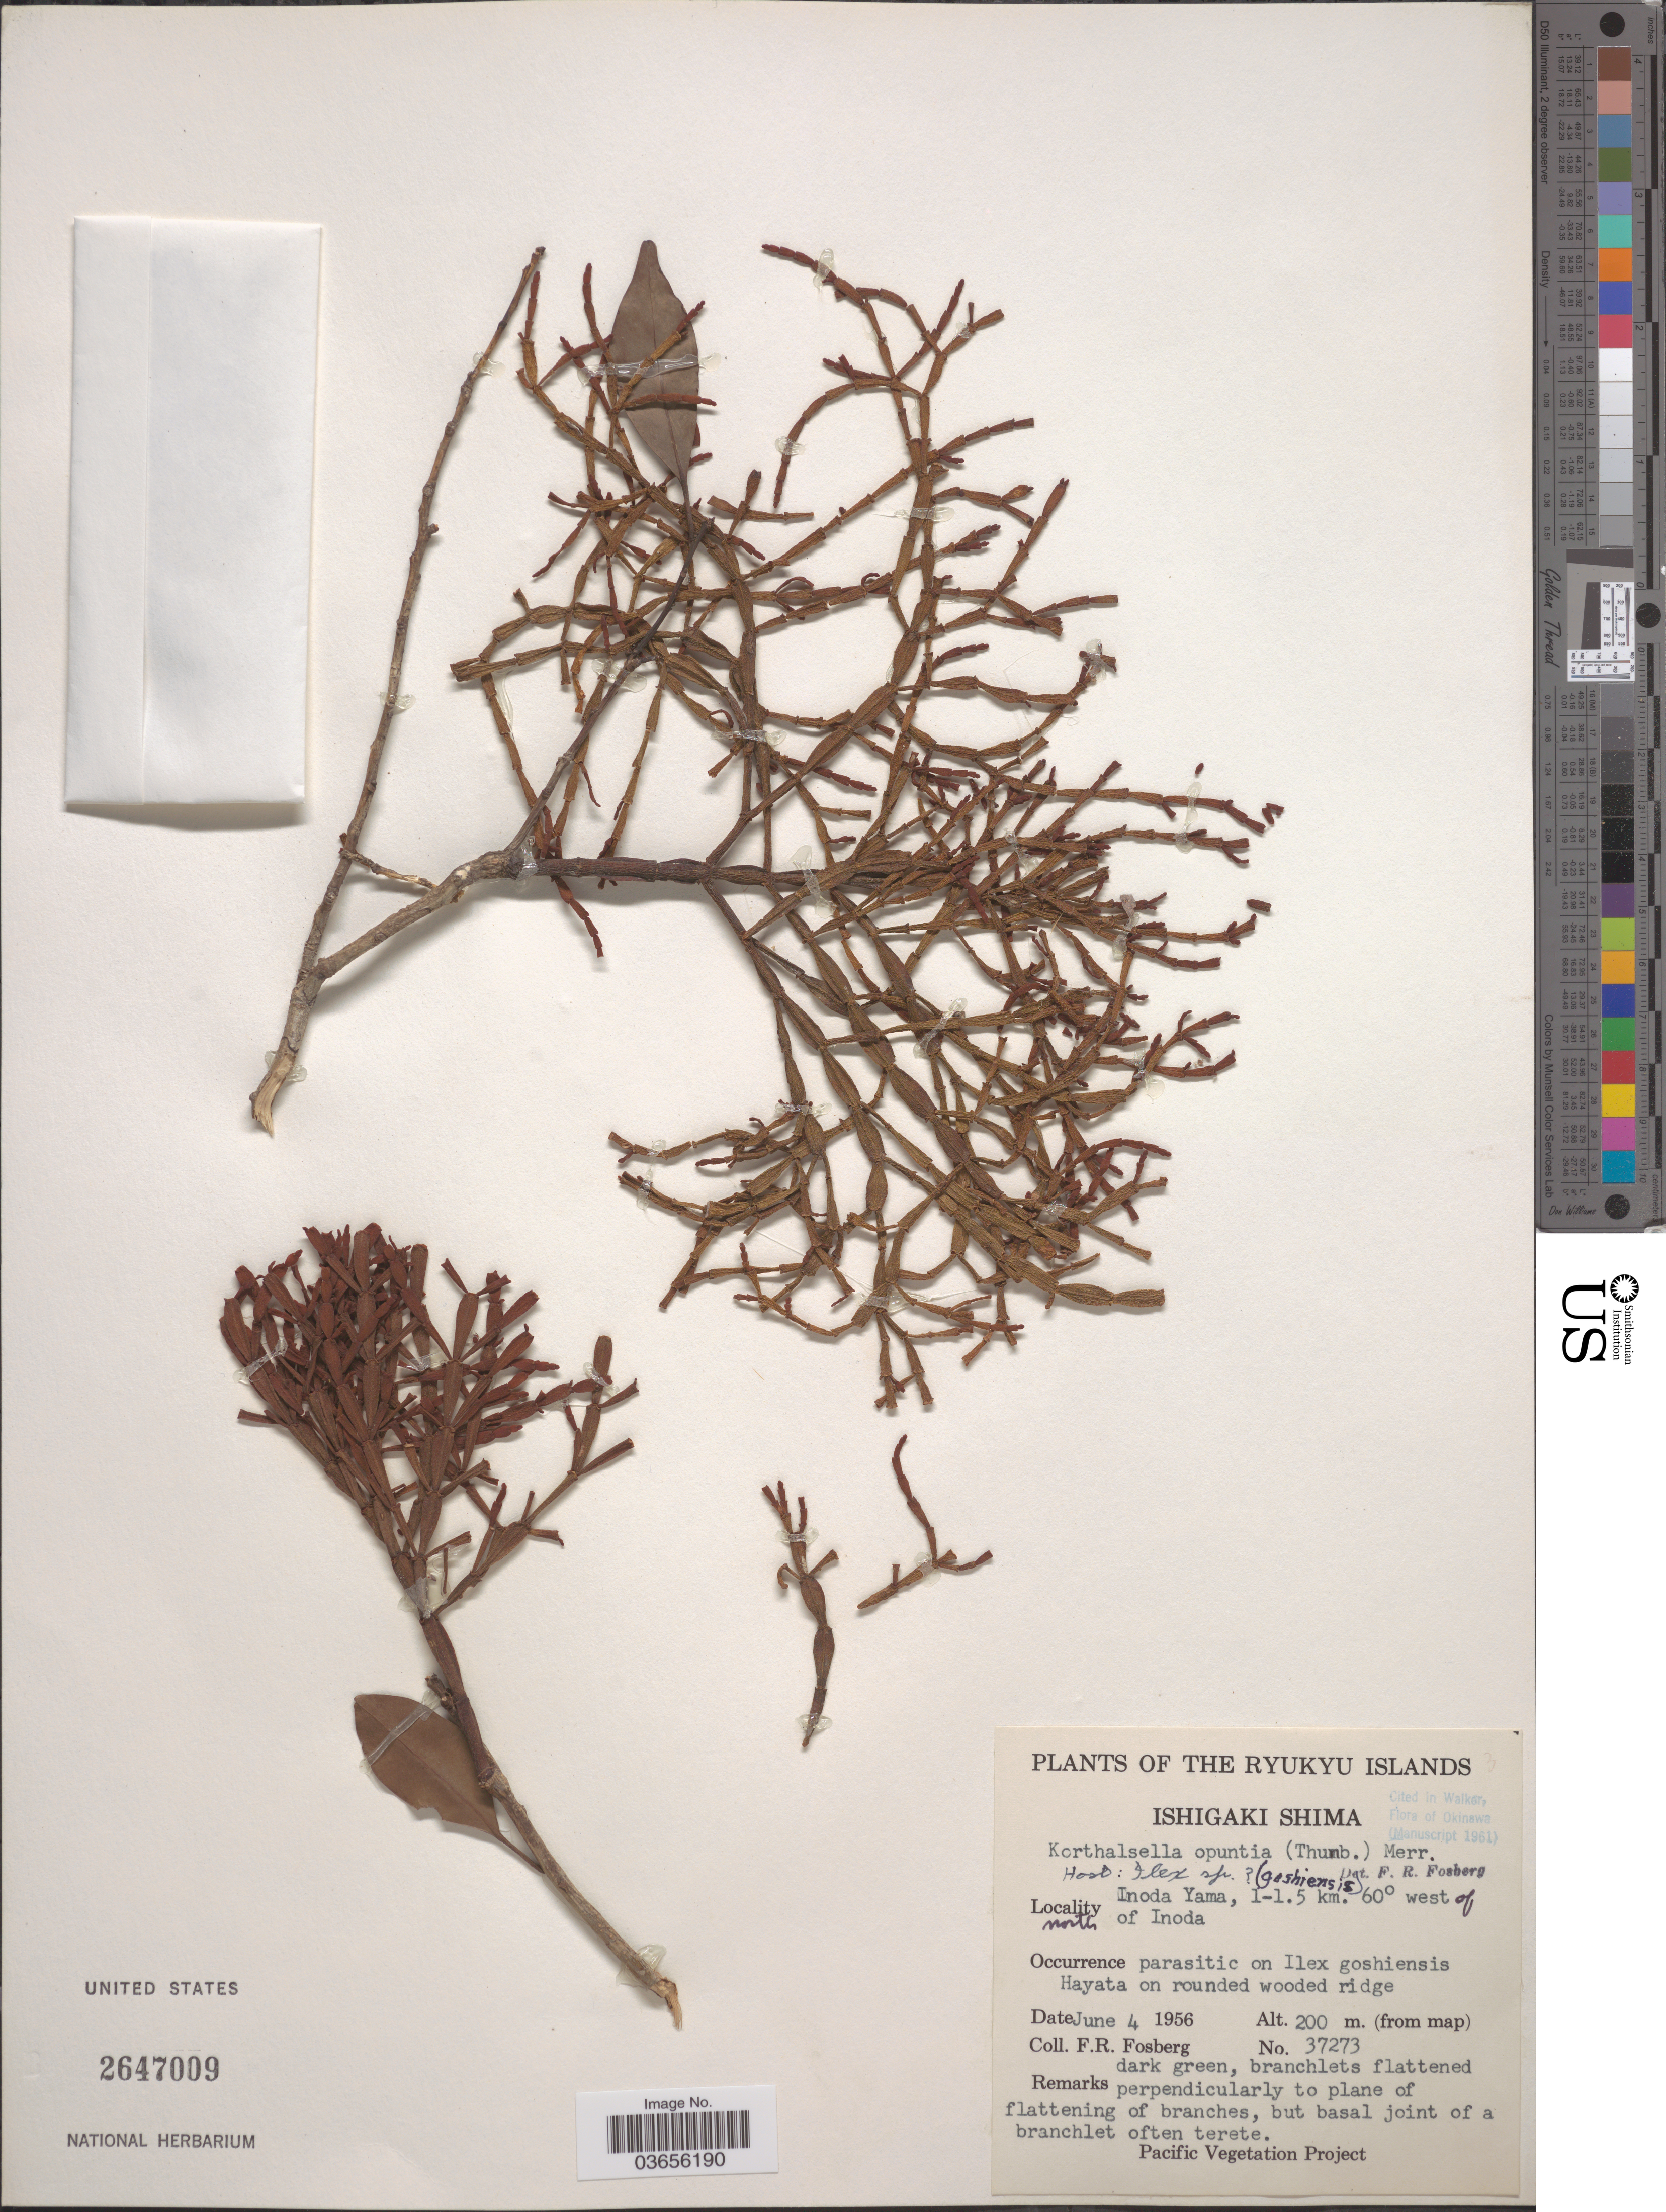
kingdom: Plantae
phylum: Tracheophyta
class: Magnoliopsida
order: Santalales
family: Viscaceae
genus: Korthalsella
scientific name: Korthalsella opuntia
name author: (Thunb.) Merr.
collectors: F. R. Fosberg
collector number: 37273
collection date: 1956-06-04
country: Japan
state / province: Okinawa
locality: The Ryukyu Islands. Ishigaki Shima. Inoda Yama, 1-1.5 km. 60º west of north of Inoda.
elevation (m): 200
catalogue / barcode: US 2647009